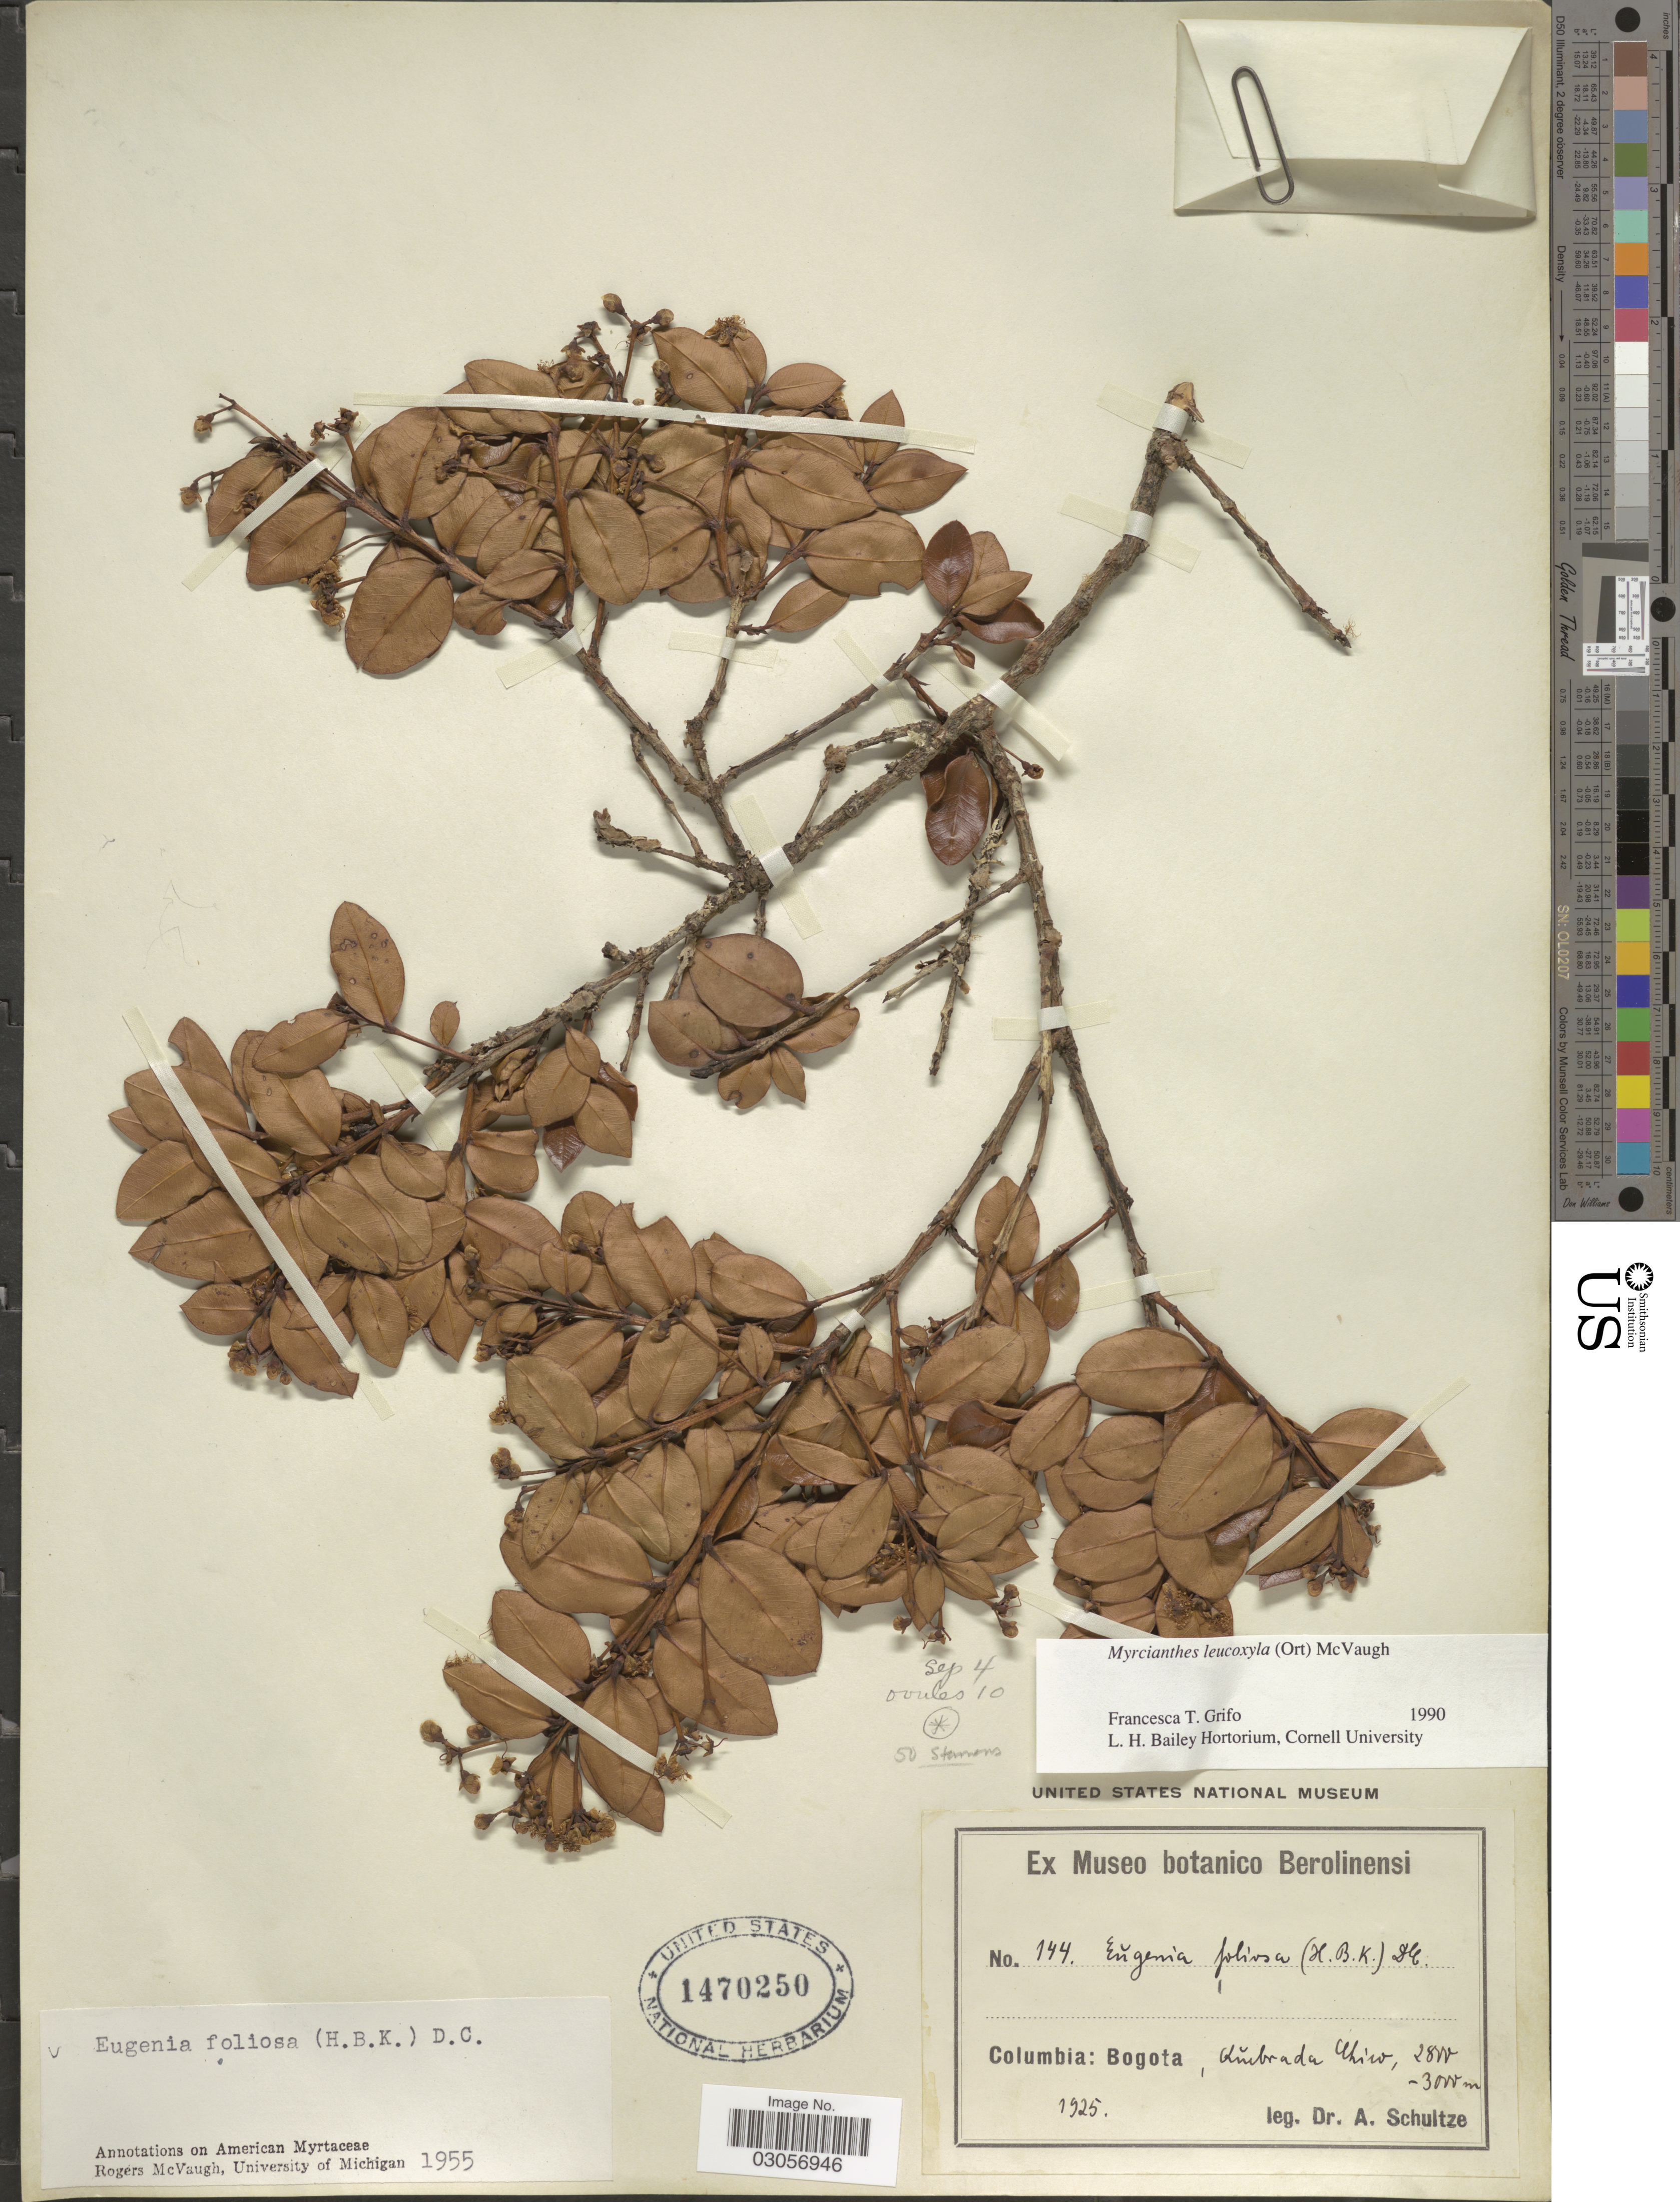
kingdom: Plantae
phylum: Tracheophyta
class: Magnoliopsida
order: Myrtales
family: Myrtaceae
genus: Myrcianthes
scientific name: Myrcianthes leucoxyla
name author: (Ortega) McVaugh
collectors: A. Schultze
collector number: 144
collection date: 1925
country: Colombia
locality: Bogota, Quebrada Chico.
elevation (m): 2800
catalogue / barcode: US 1470250